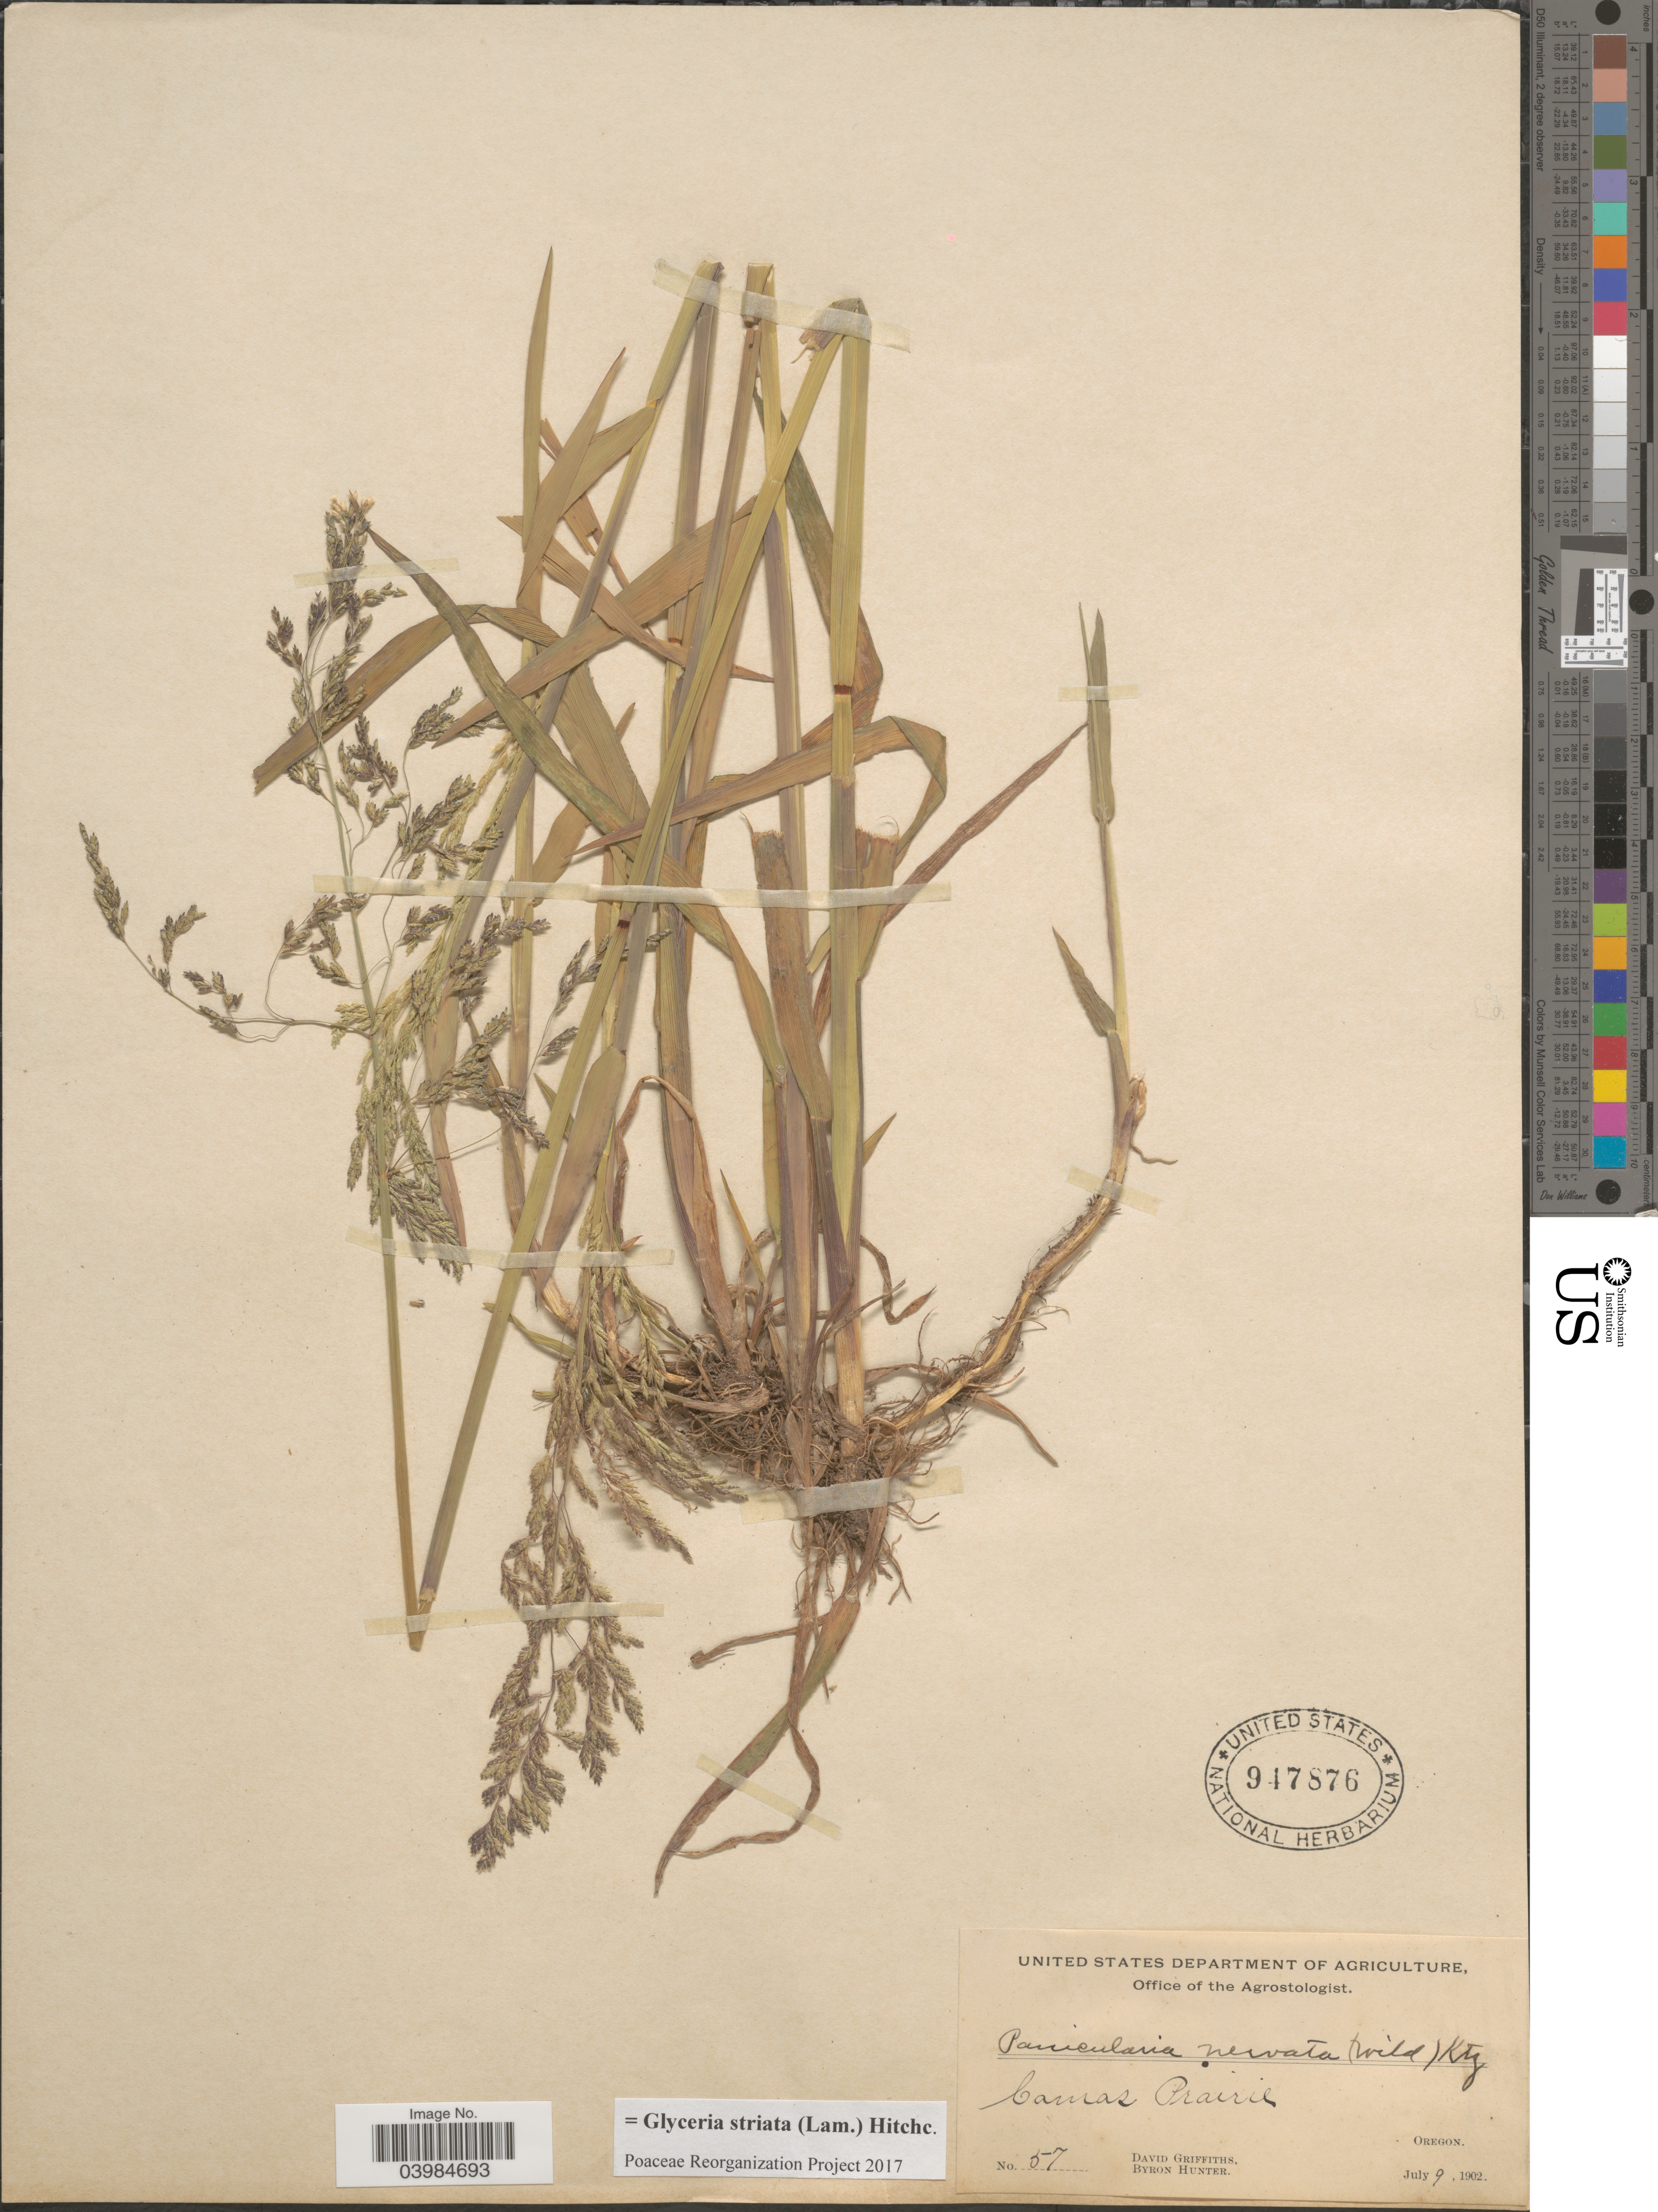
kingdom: Plantae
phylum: Tracheophyta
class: Liliopsida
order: Poales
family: Poaceae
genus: Glyceria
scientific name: Glyceria striata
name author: (Lam.) Hitchc.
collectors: D. Griffiths & B. Hunter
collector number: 57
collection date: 1902-07-09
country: United States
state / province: Oregon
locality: Camas Prairie.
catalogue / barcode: US 947876